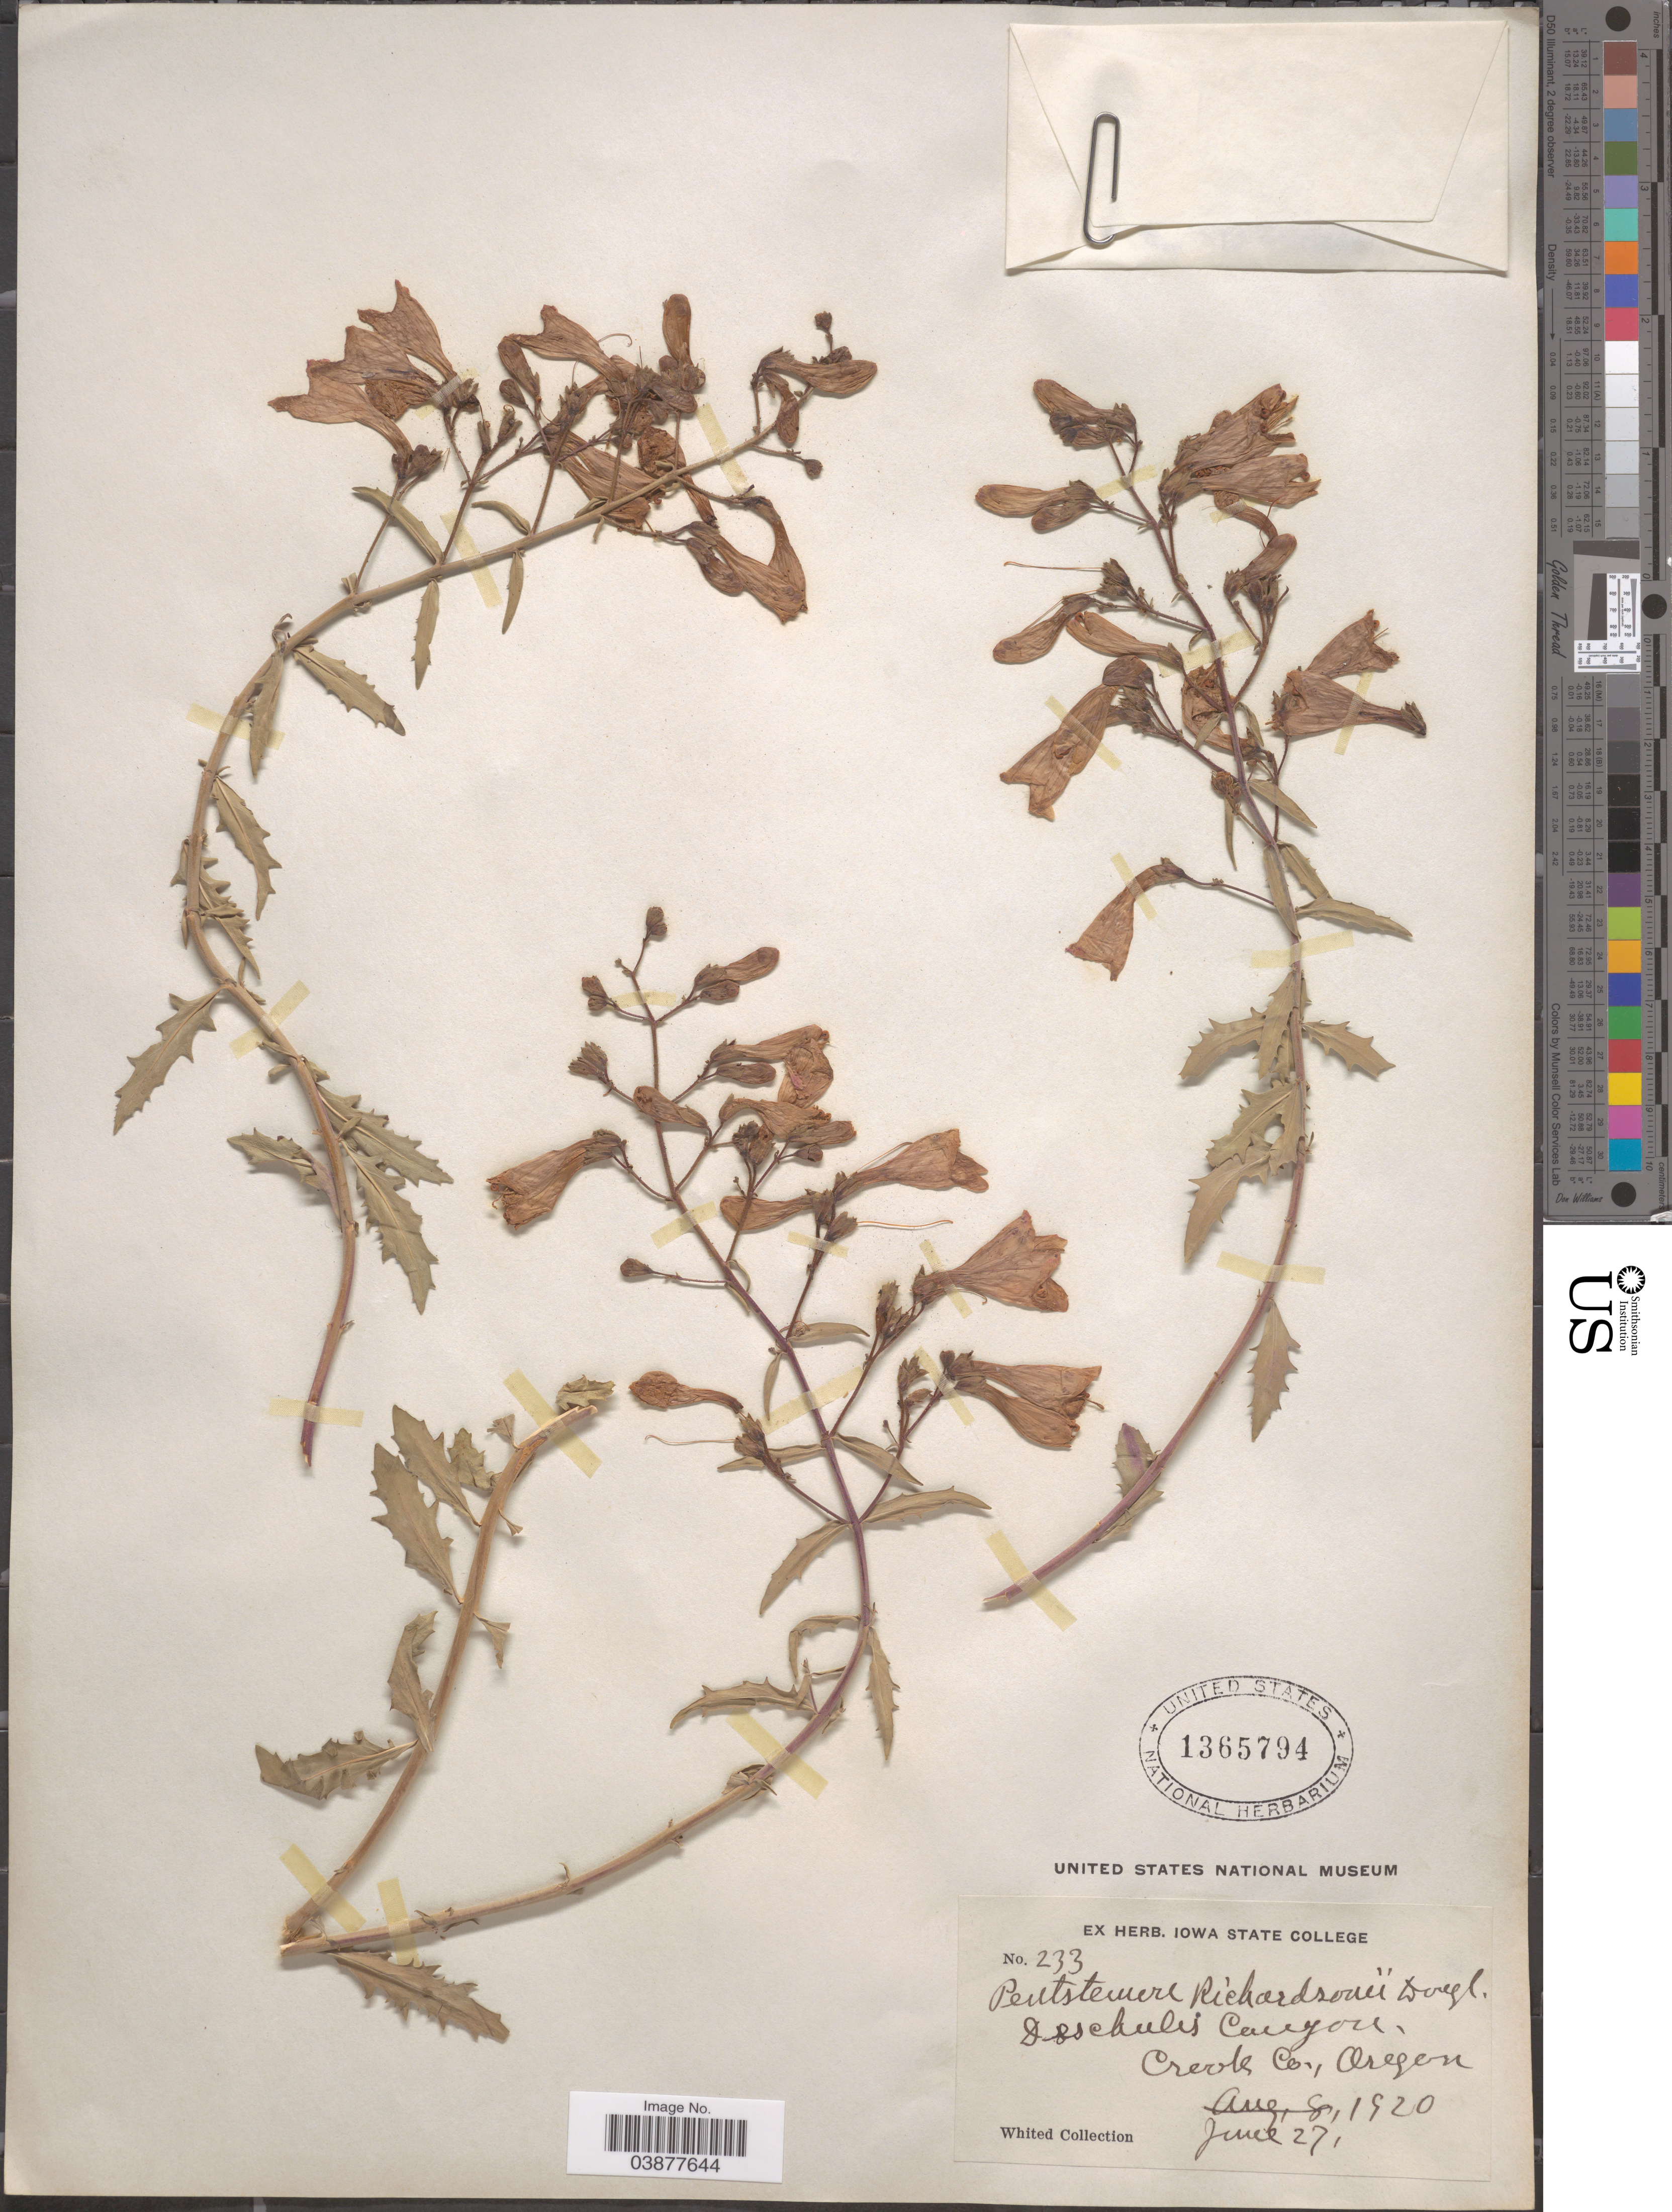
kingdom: Plantae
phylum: Tracheophyta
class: Magnoliopsida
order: Lamiales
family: Plantaginaceae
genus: Penstemon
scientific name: Penstemon richardsonii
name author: Douglas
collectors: Whited Collection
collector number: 233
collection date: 1920-06-27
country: United States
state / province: Oregon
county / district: Crook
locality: Deschutes Canyon, Crook Co.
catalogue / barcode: US 1365794